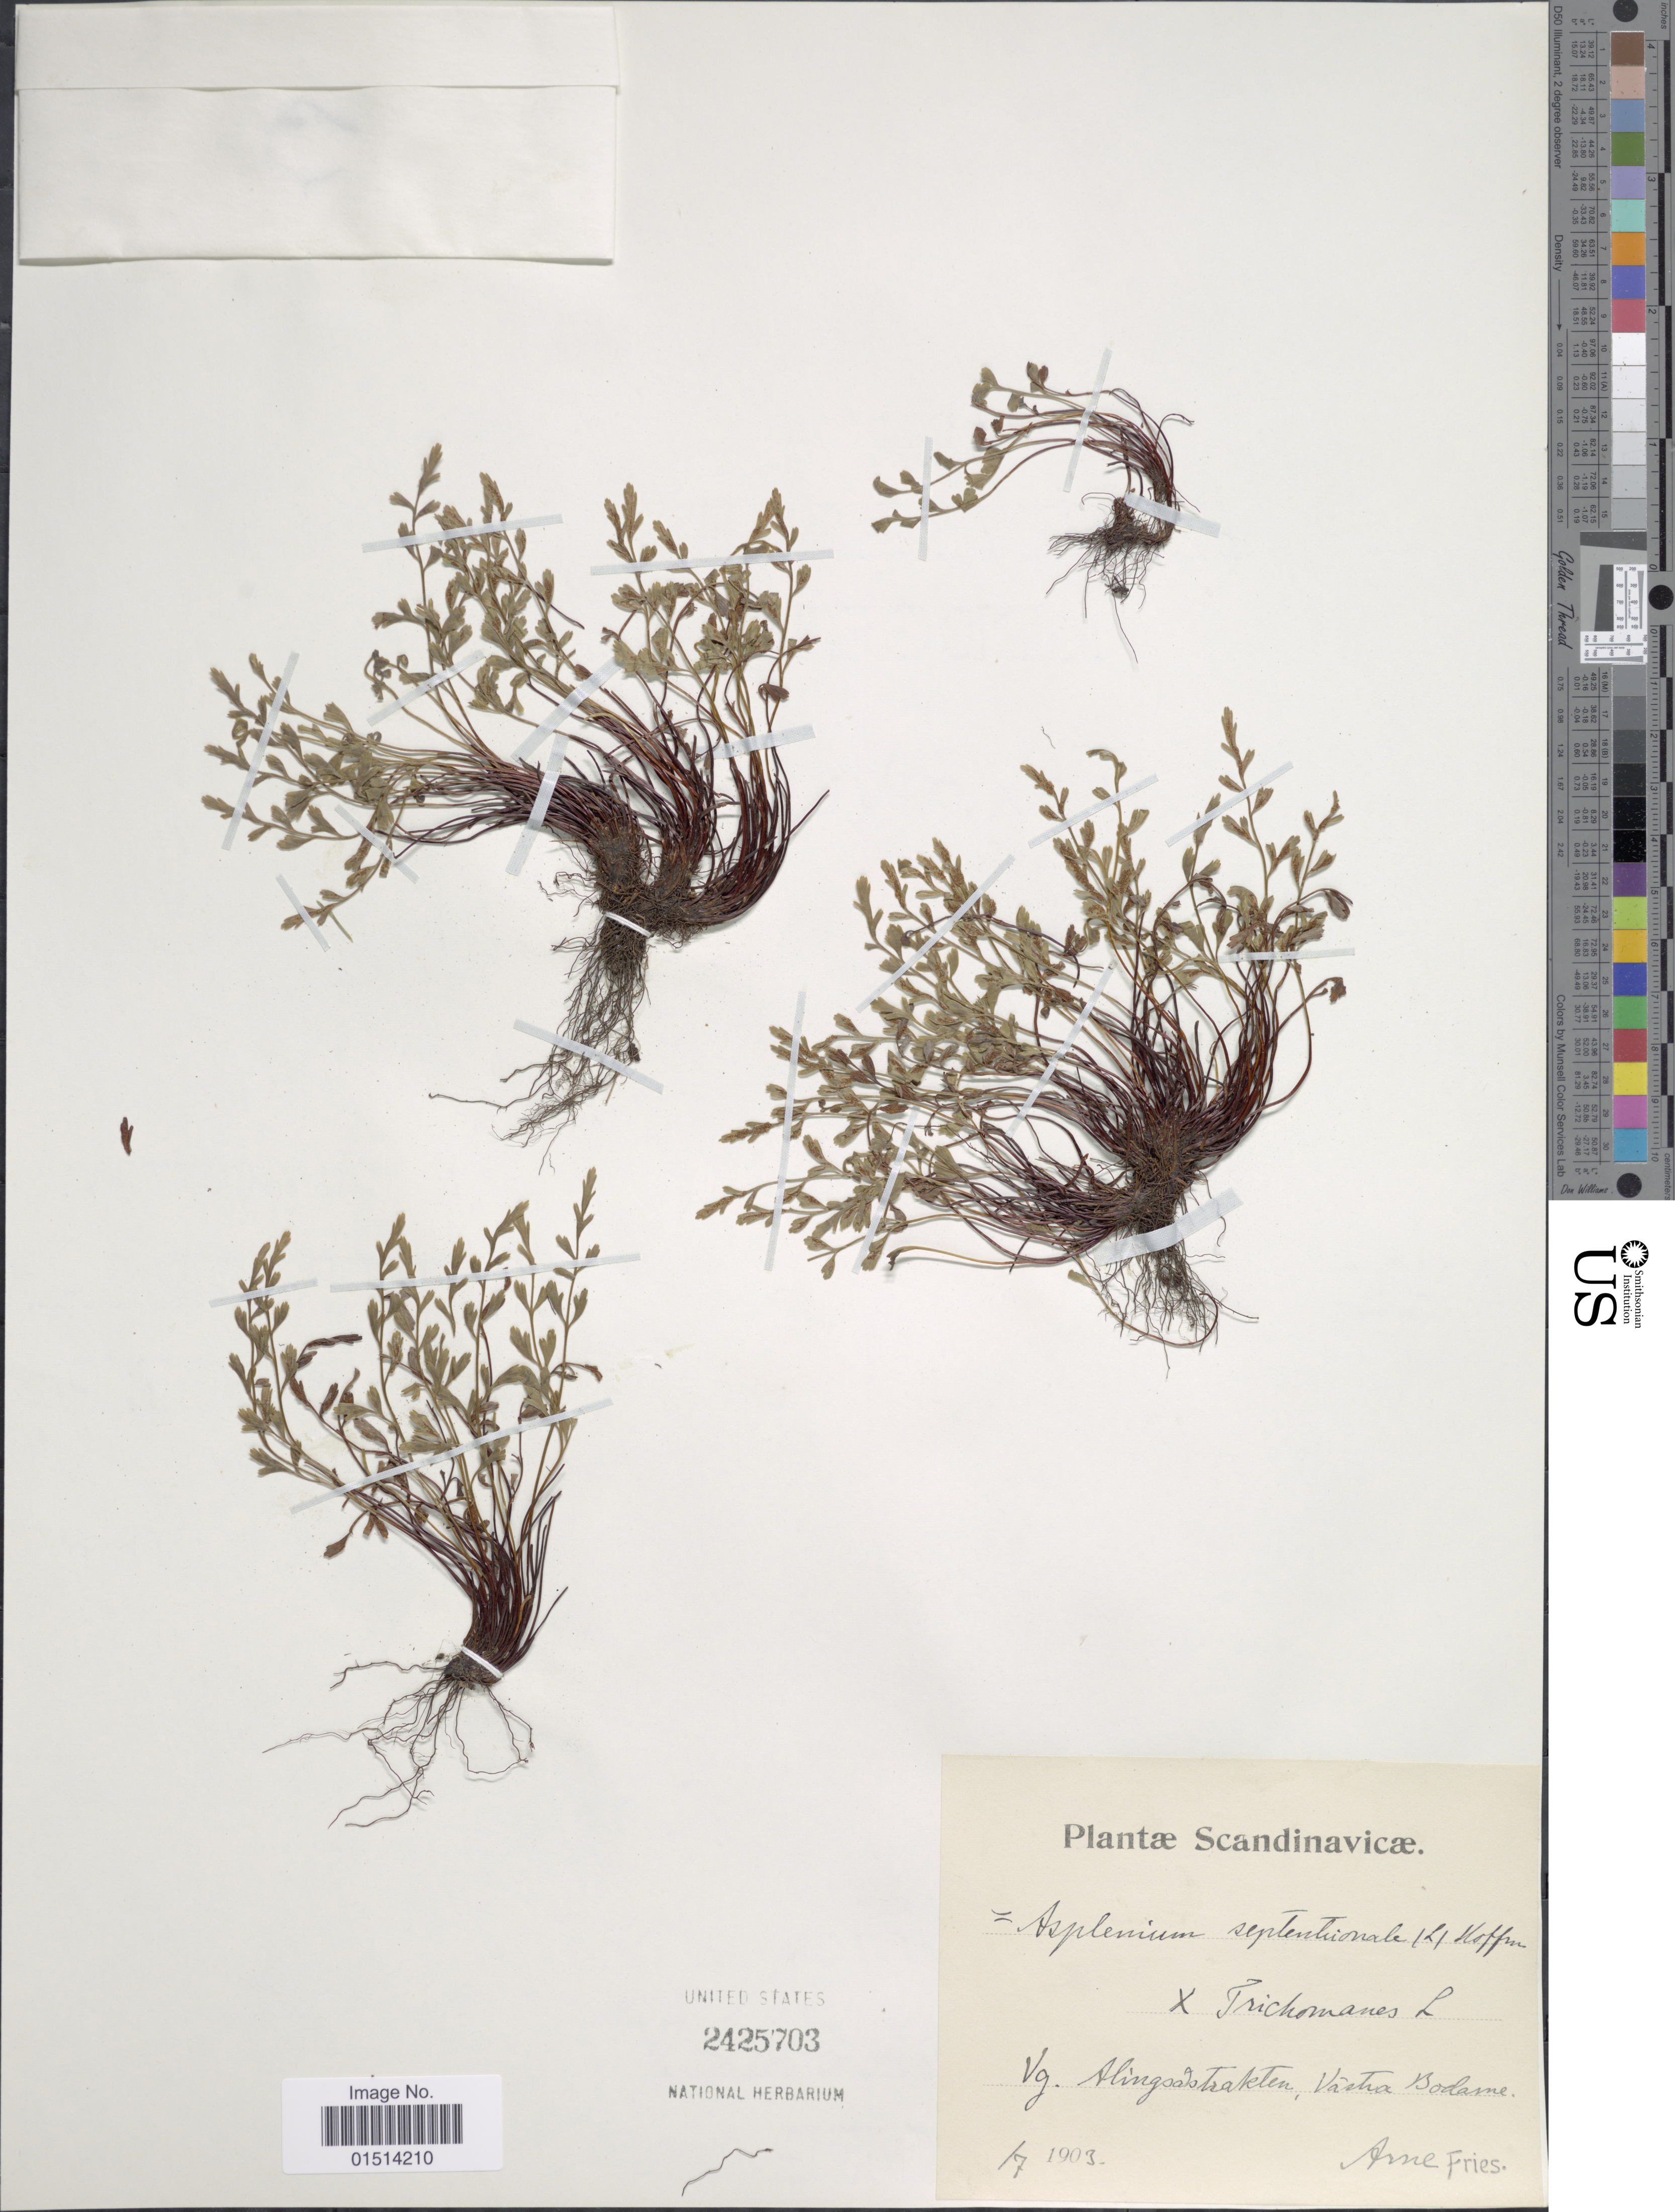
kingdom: Plantae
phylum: Tracheophyta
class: Polypodiopsida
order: Polypodiales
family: Aspleniaceae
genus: Asplenium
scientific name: Asplenium septentrionale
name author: (L.) Hoffm.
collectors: E. A. Fries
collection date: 1903-07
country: Sweden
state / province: Västra Götaland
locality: Alingsåstrakten [Alingsås Kommun], Västra Bodarne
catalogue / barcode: US 2425703